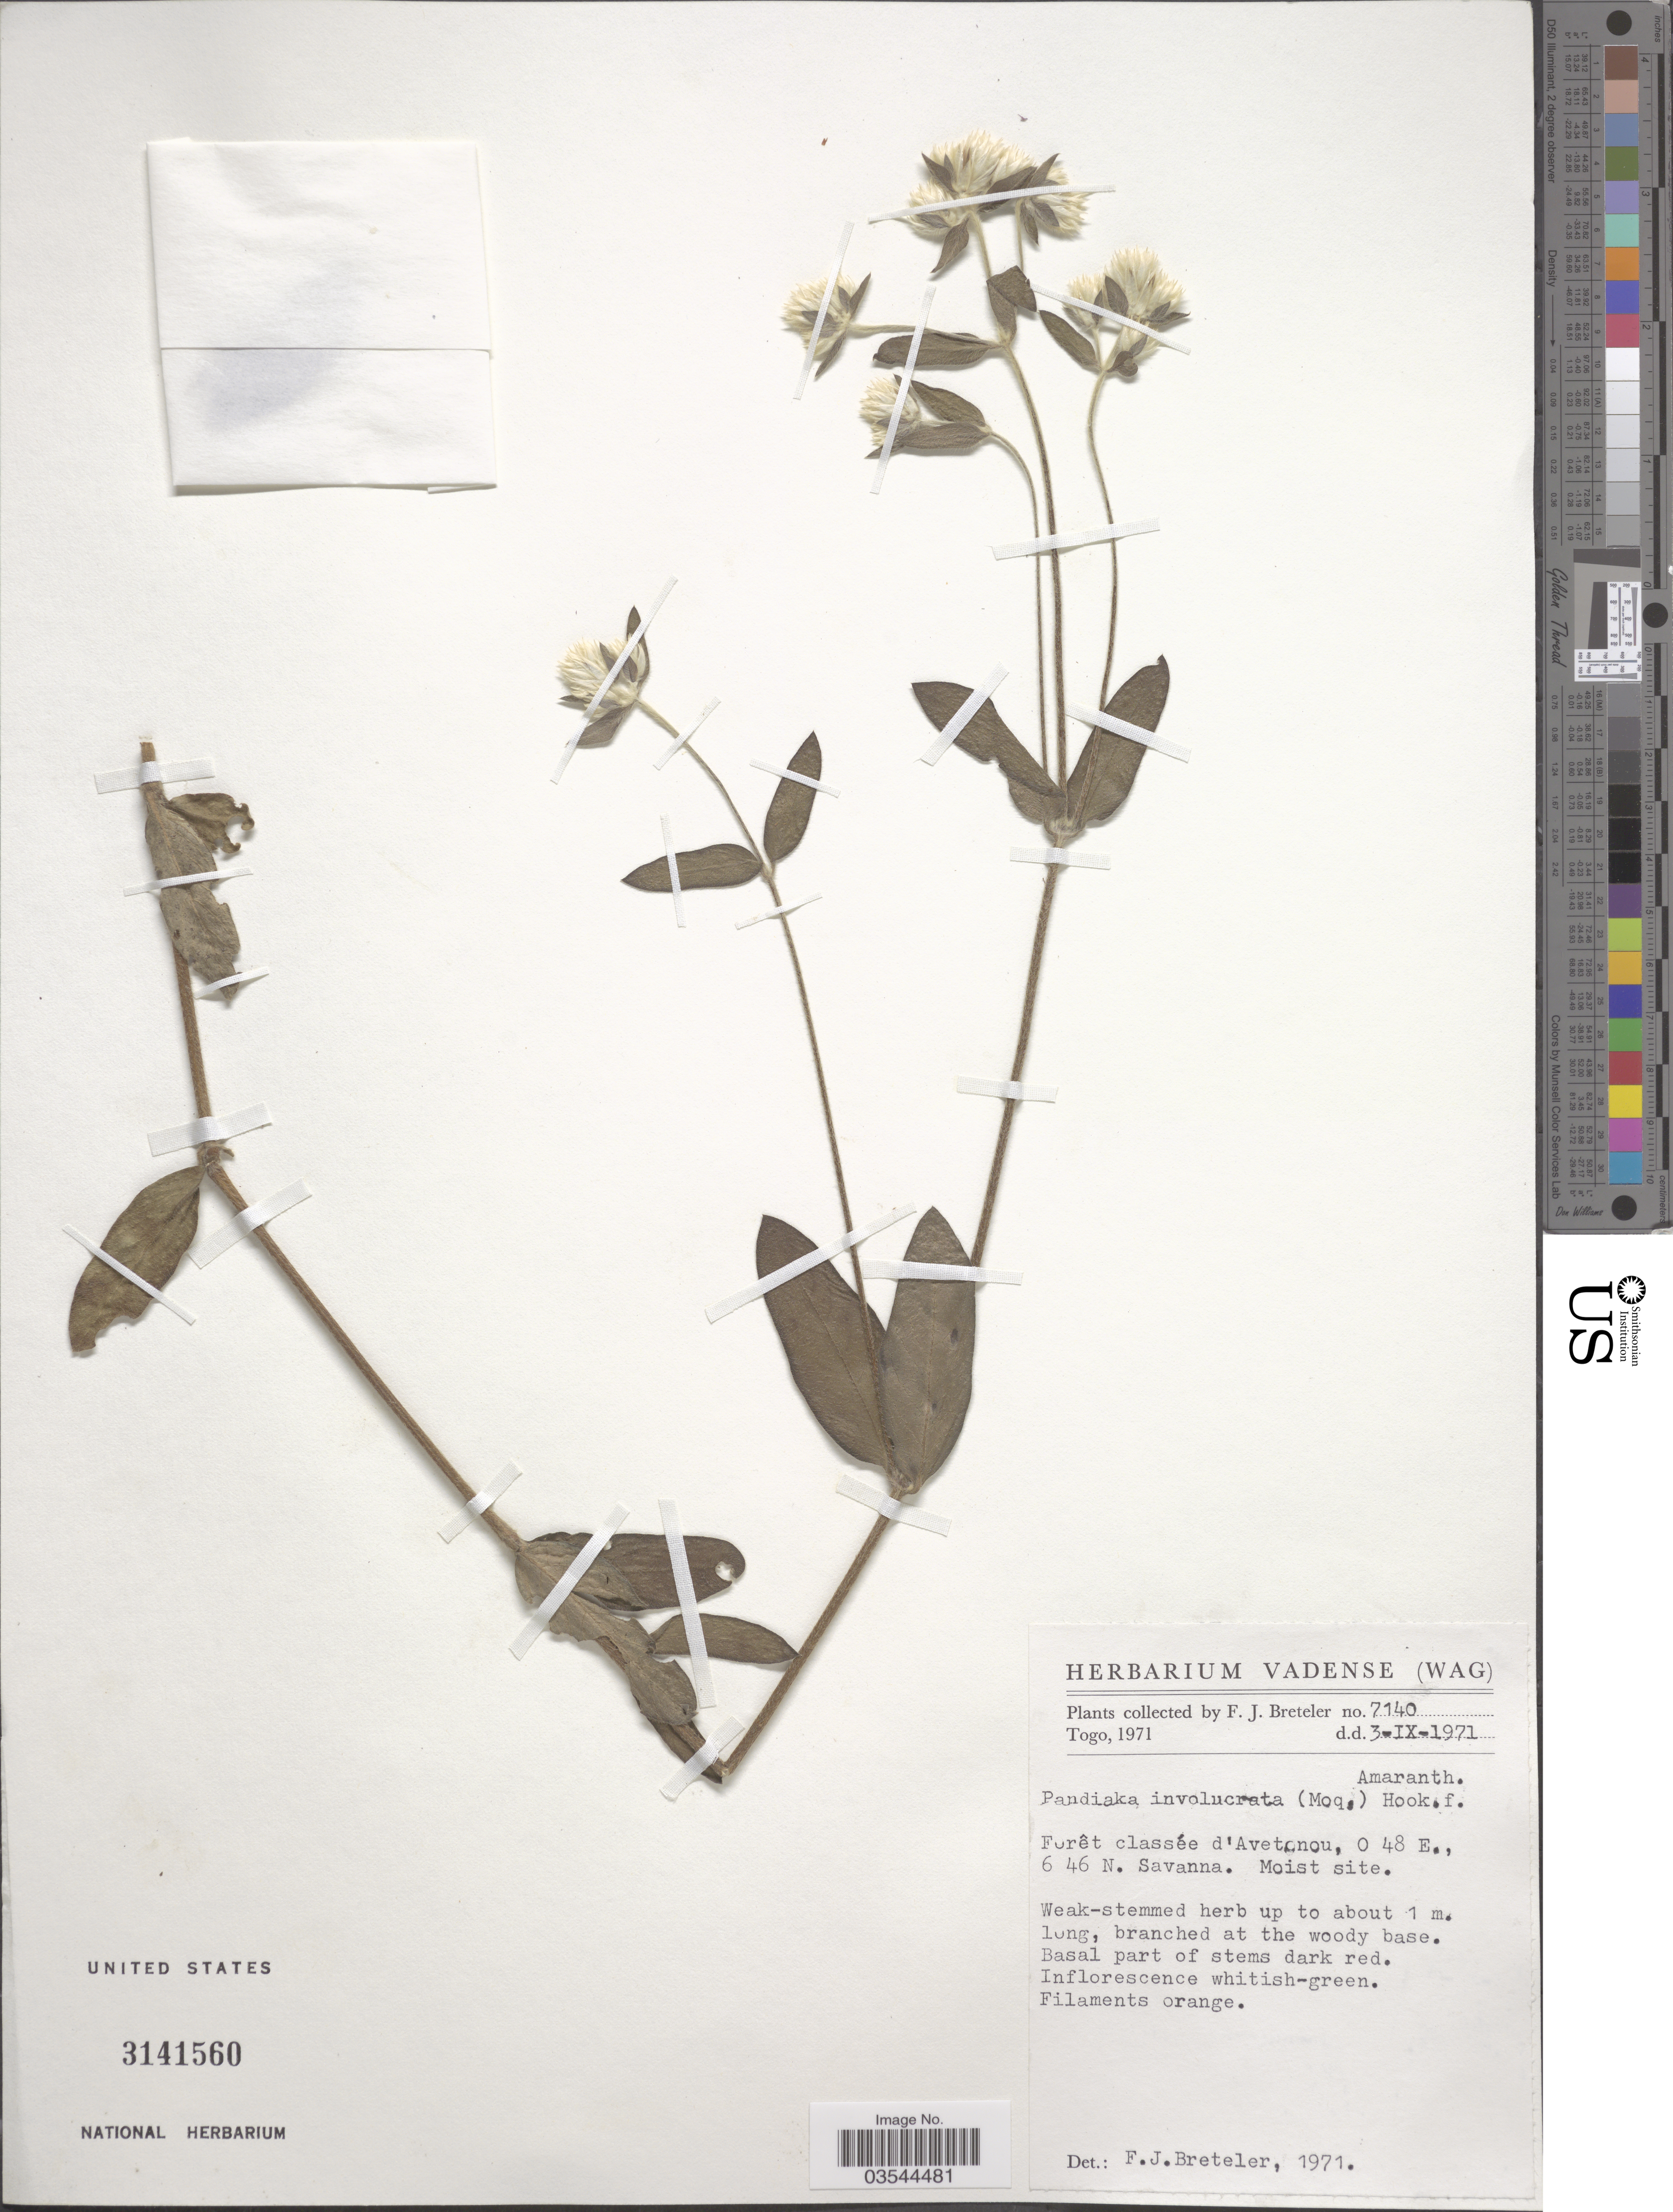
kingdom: Plantae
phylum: Tracheophyta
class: Magnoliopsida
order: Caryophyllales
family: Amaranthaceae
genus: Cyathula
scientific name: Cyathula involucrata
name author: (Moq.) Di Vincenzo et al.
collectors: F. J. Breteler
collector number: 7140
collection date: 1971-09-03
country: Togo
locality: Forêt classée d'Avetonou.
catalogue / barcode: US 3141560